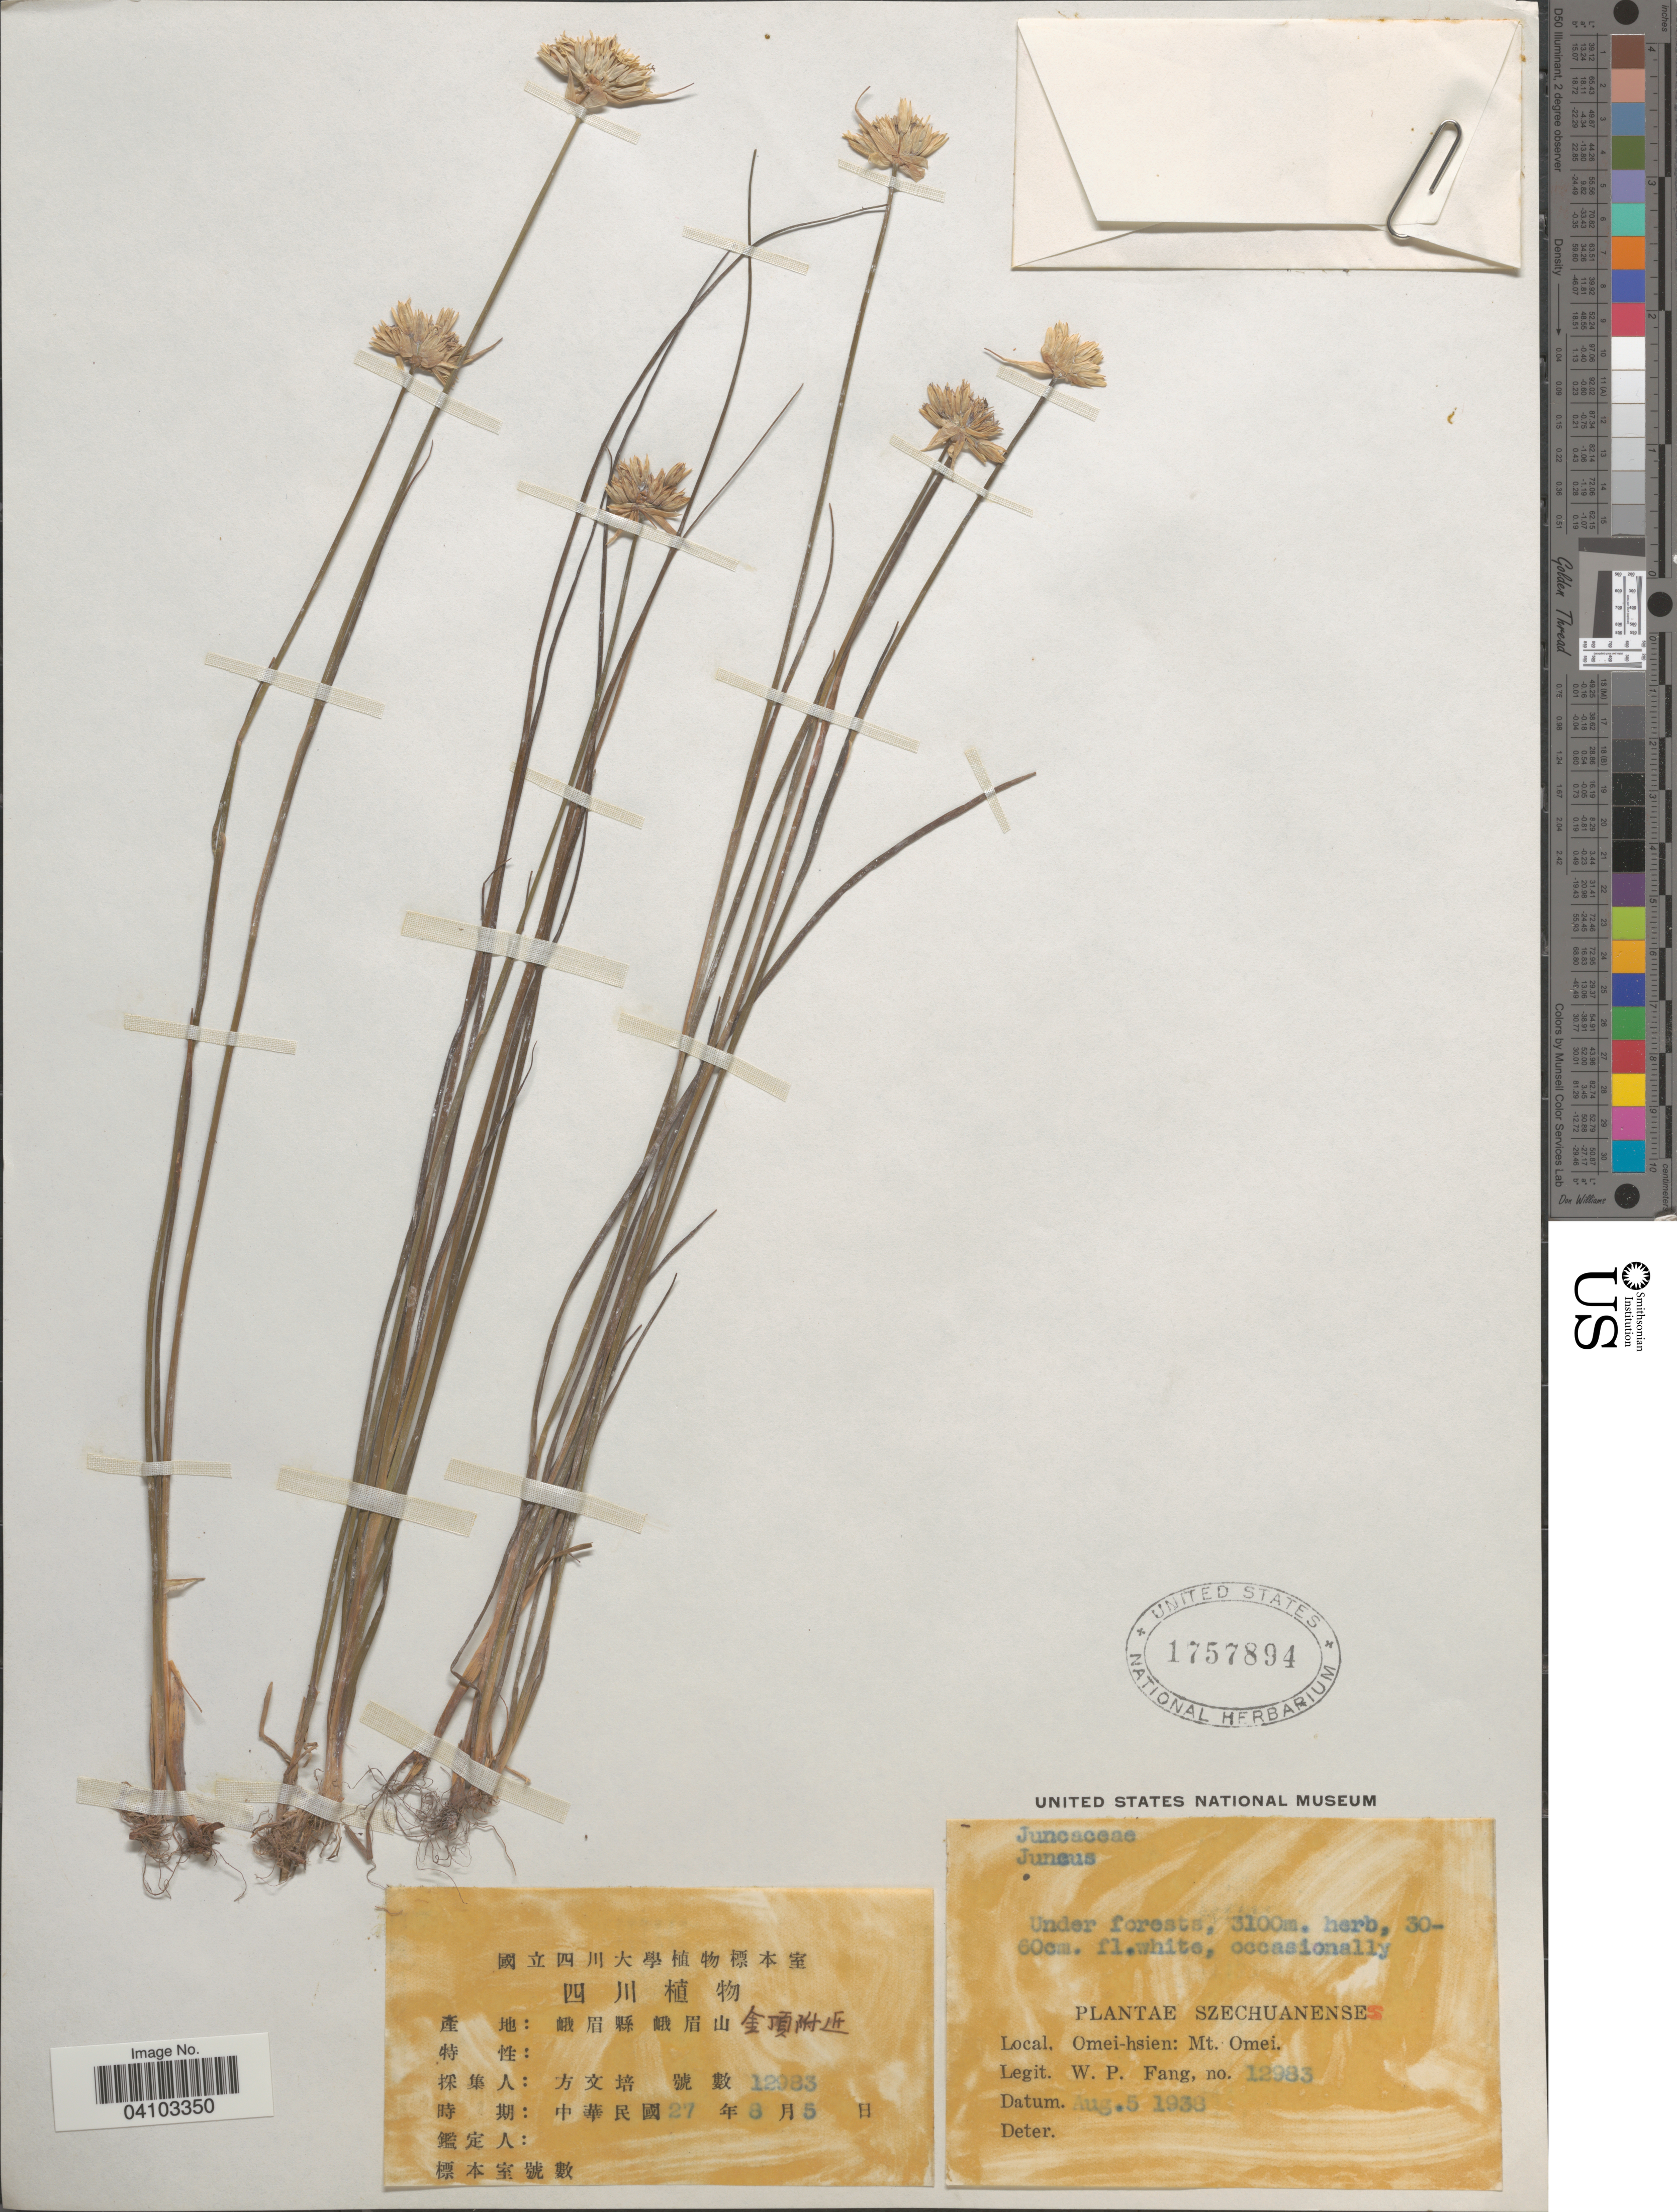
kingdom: Plantae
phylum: Tracheophyta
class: Liliopsida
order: Poales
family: Juncaceae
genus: Juncus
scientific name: Juncus sp.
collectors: W. P. Fang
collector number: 12983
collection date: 1938-08-05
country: China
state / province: Sichuan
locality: Szechuanenses. Omei-hsien: Mt. Omei.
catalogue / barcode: US 1757894